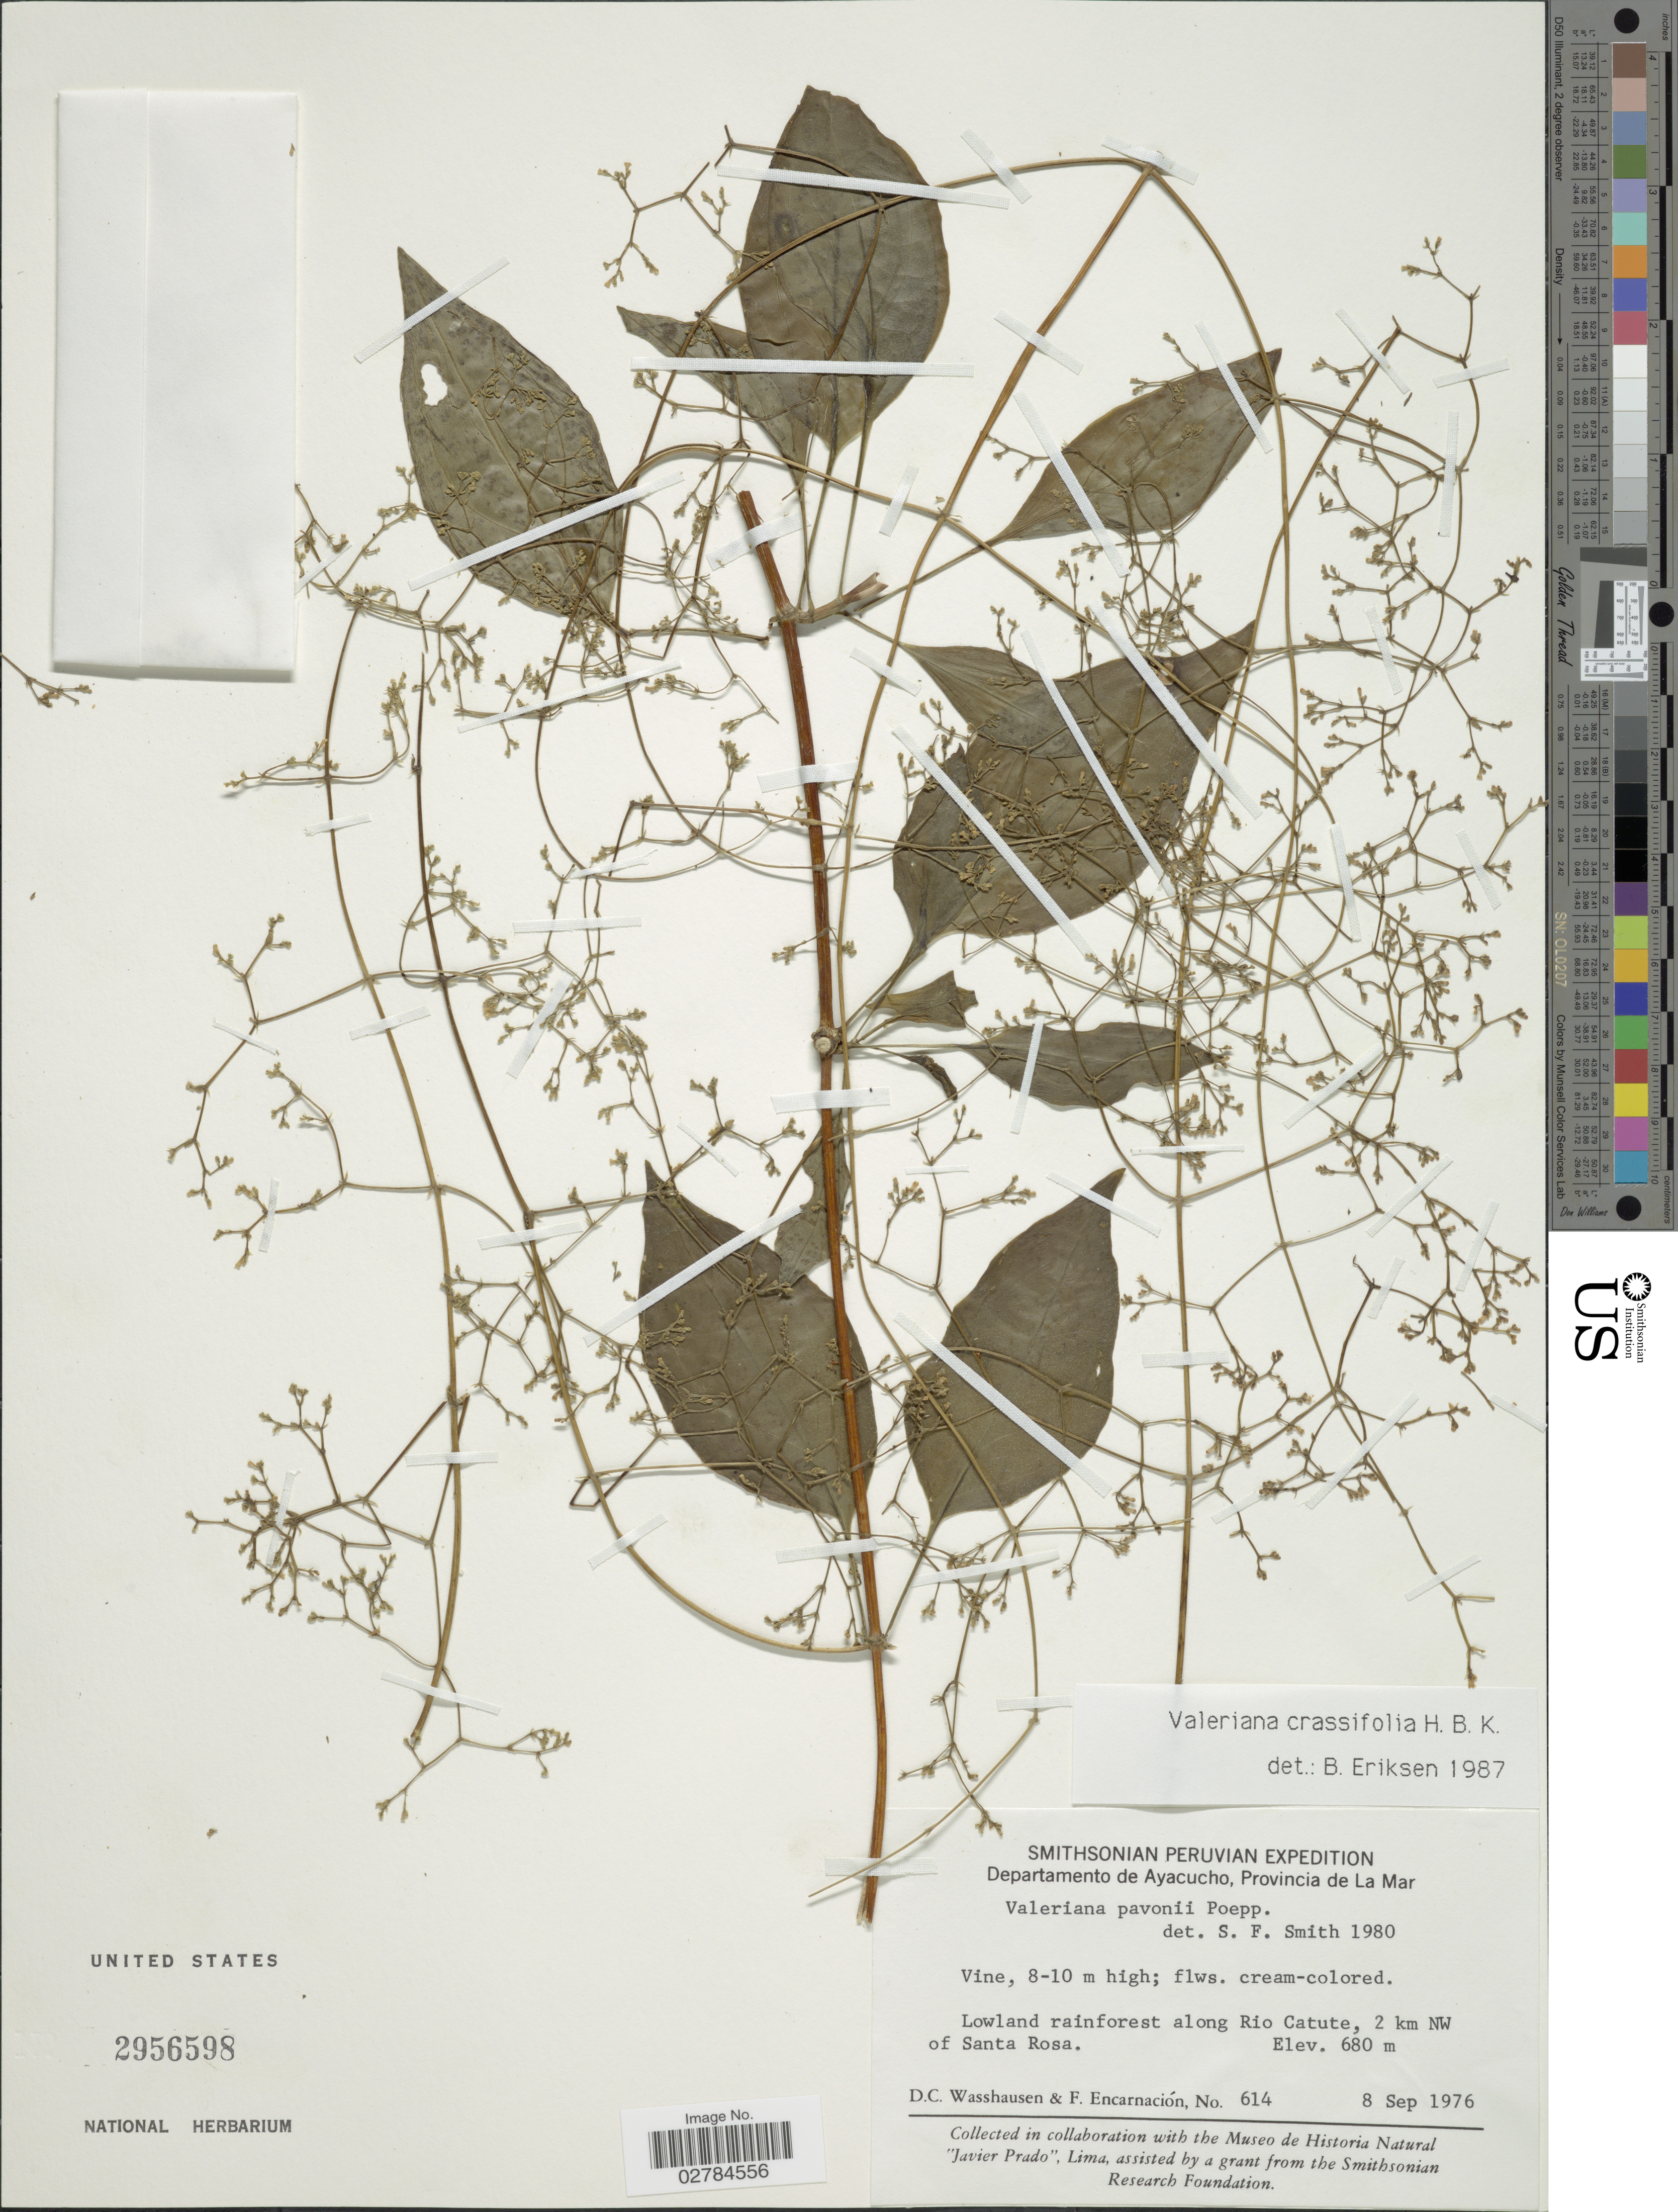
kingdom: Plantae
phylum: Tracheophyta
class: Magnoliopsida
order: Dipsacales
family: Caprifoliaceae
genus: Valeriana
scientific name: Valeriana crassifolia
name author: Kunth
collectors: D. C. Wasshausen & F. Encarnación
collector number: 614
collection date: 1976-09-08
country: Peru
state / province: Ayacucho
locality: Departamento de Ayacucho, Provincia de La Mar. Lowland rainforest along Rio Catute, 2 km NW of Santa Rosa.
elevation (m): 680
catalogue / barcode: US 2956598